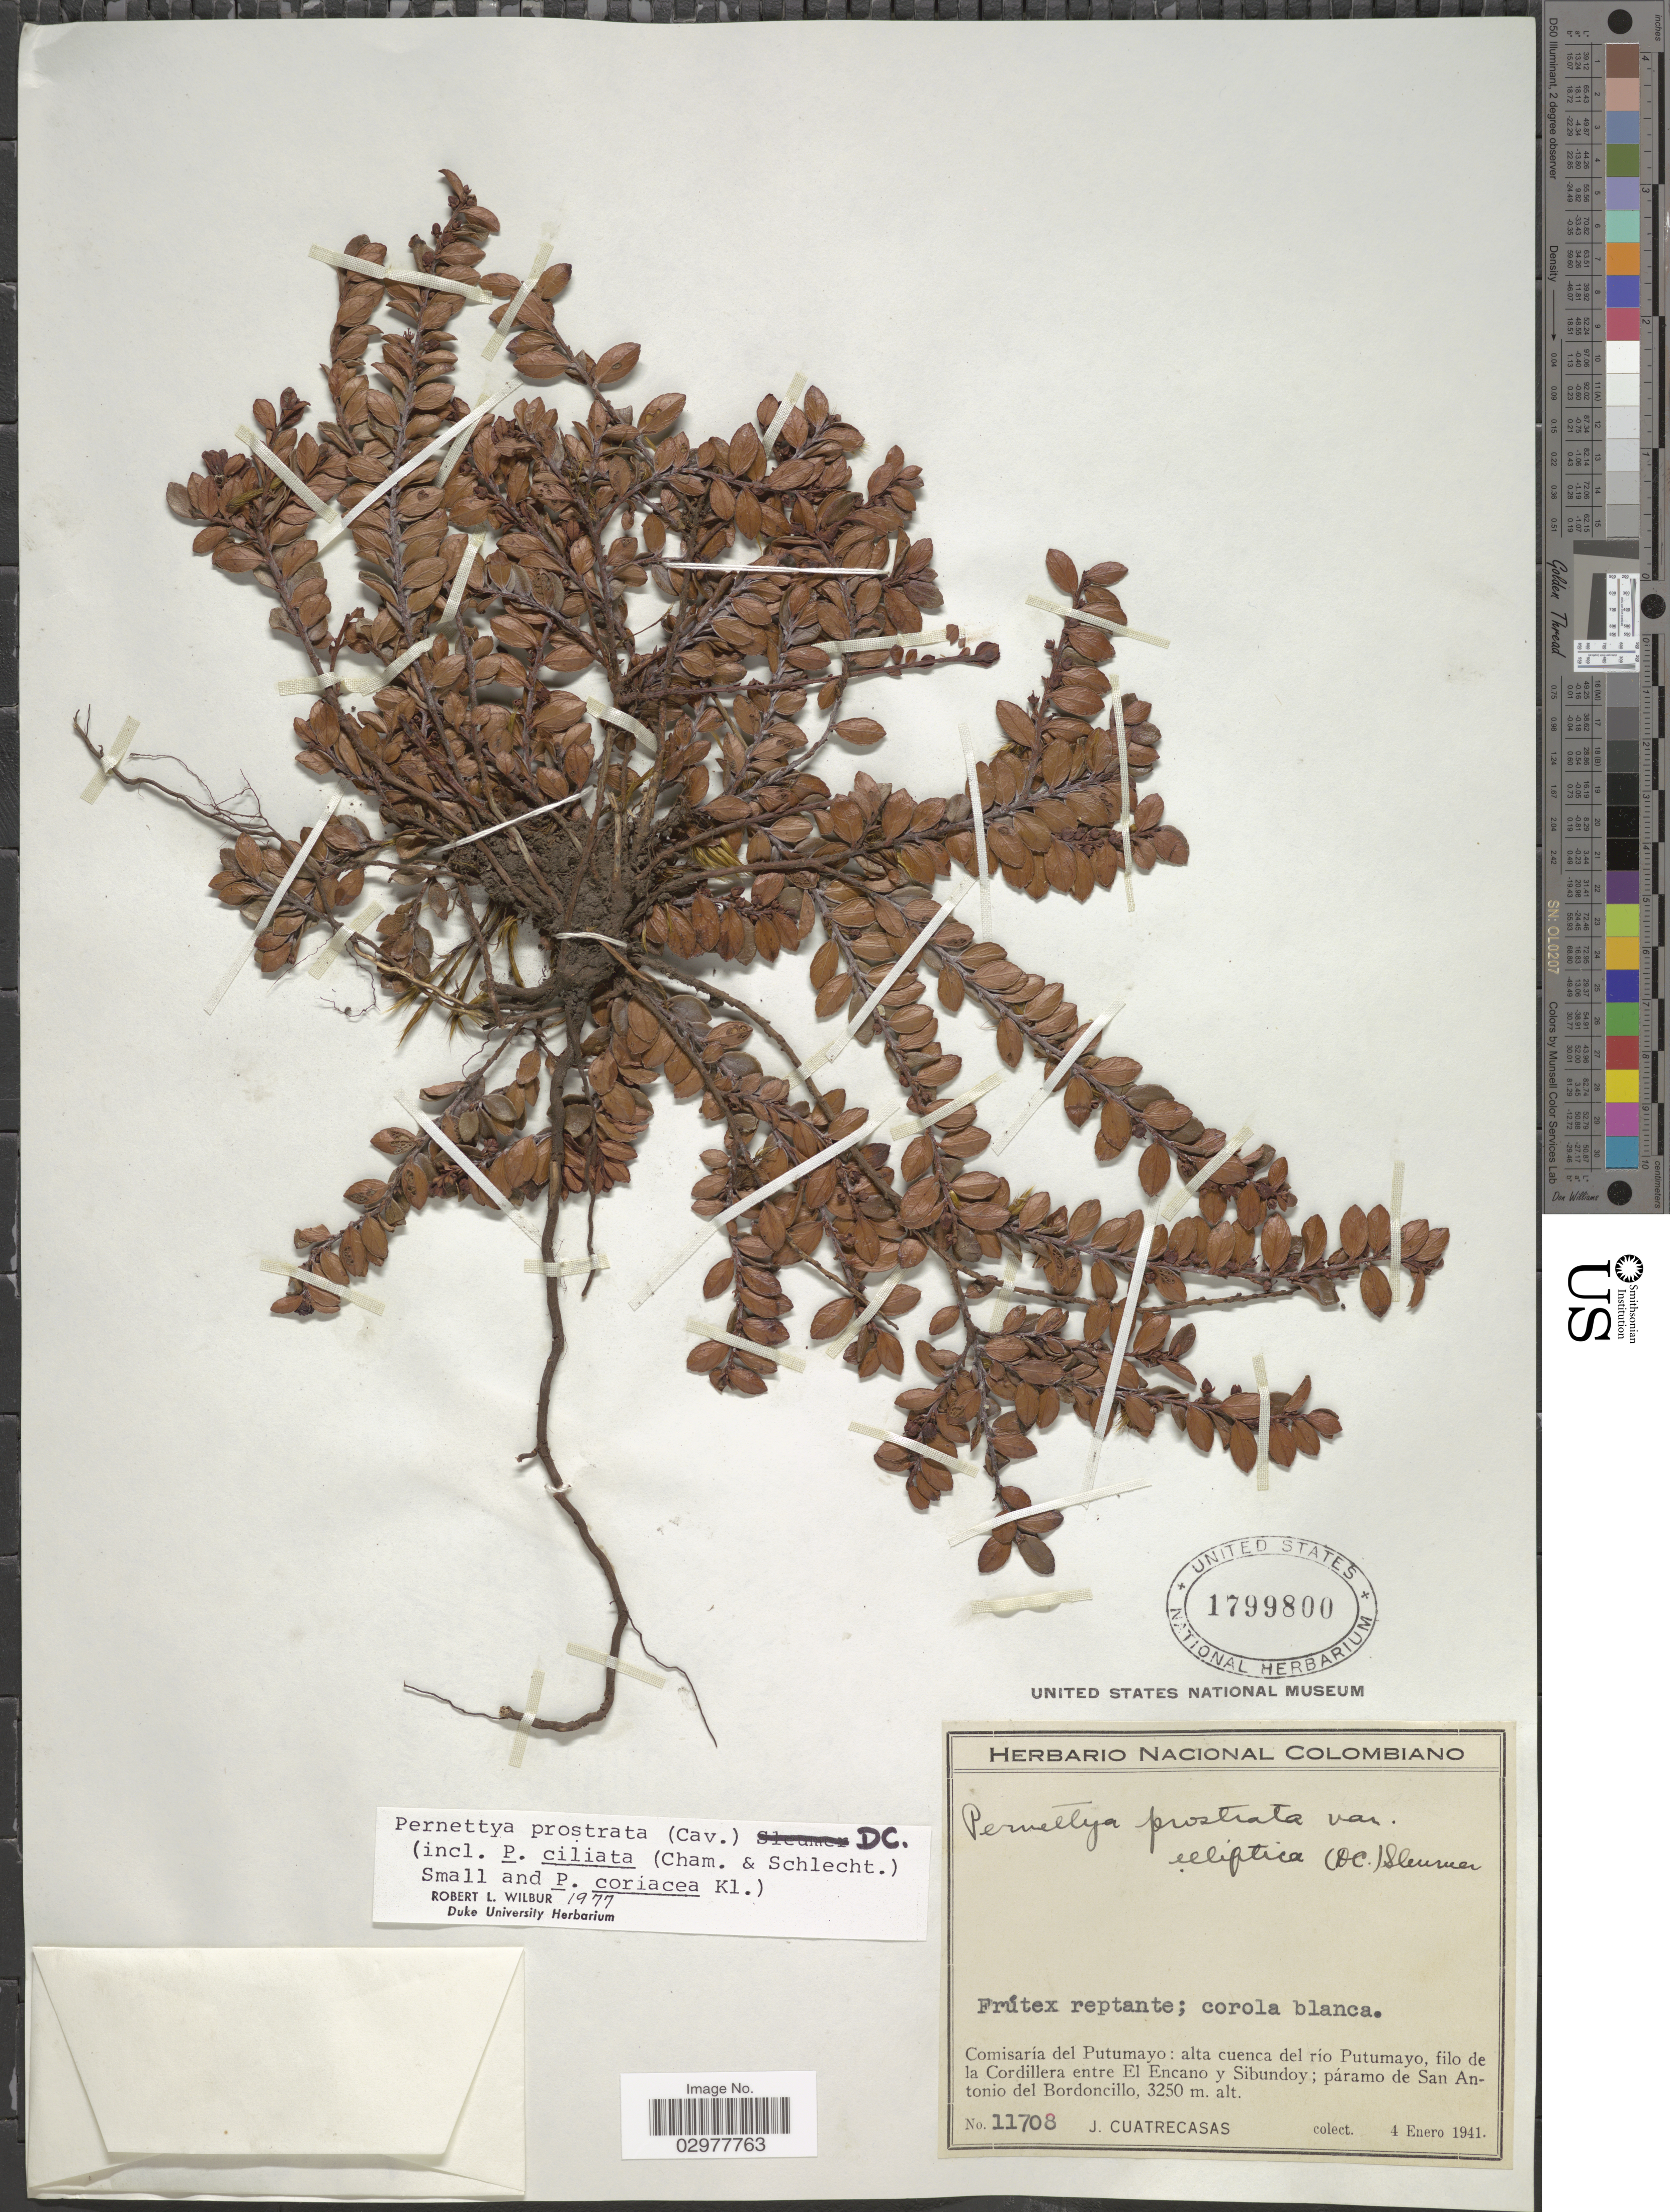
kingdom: Plantae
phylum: Tracheophyta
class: Magnoliopsida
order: Ericales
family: Ericaceae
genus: Pernettya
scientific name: Pernettya prostrata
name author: (Cav.) DC.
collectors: J. Cuatrecasas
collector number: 11708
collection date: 1941-01-04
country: Colombia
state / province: Putumayo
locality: Comisaría del Putumayo: alta cuenca del río Putumayo, filo de la Cordillera entre El Encano y Sibundoy; páramo de San Antonio del Bordoncillo.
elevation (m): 3250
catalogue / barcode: US 1799800